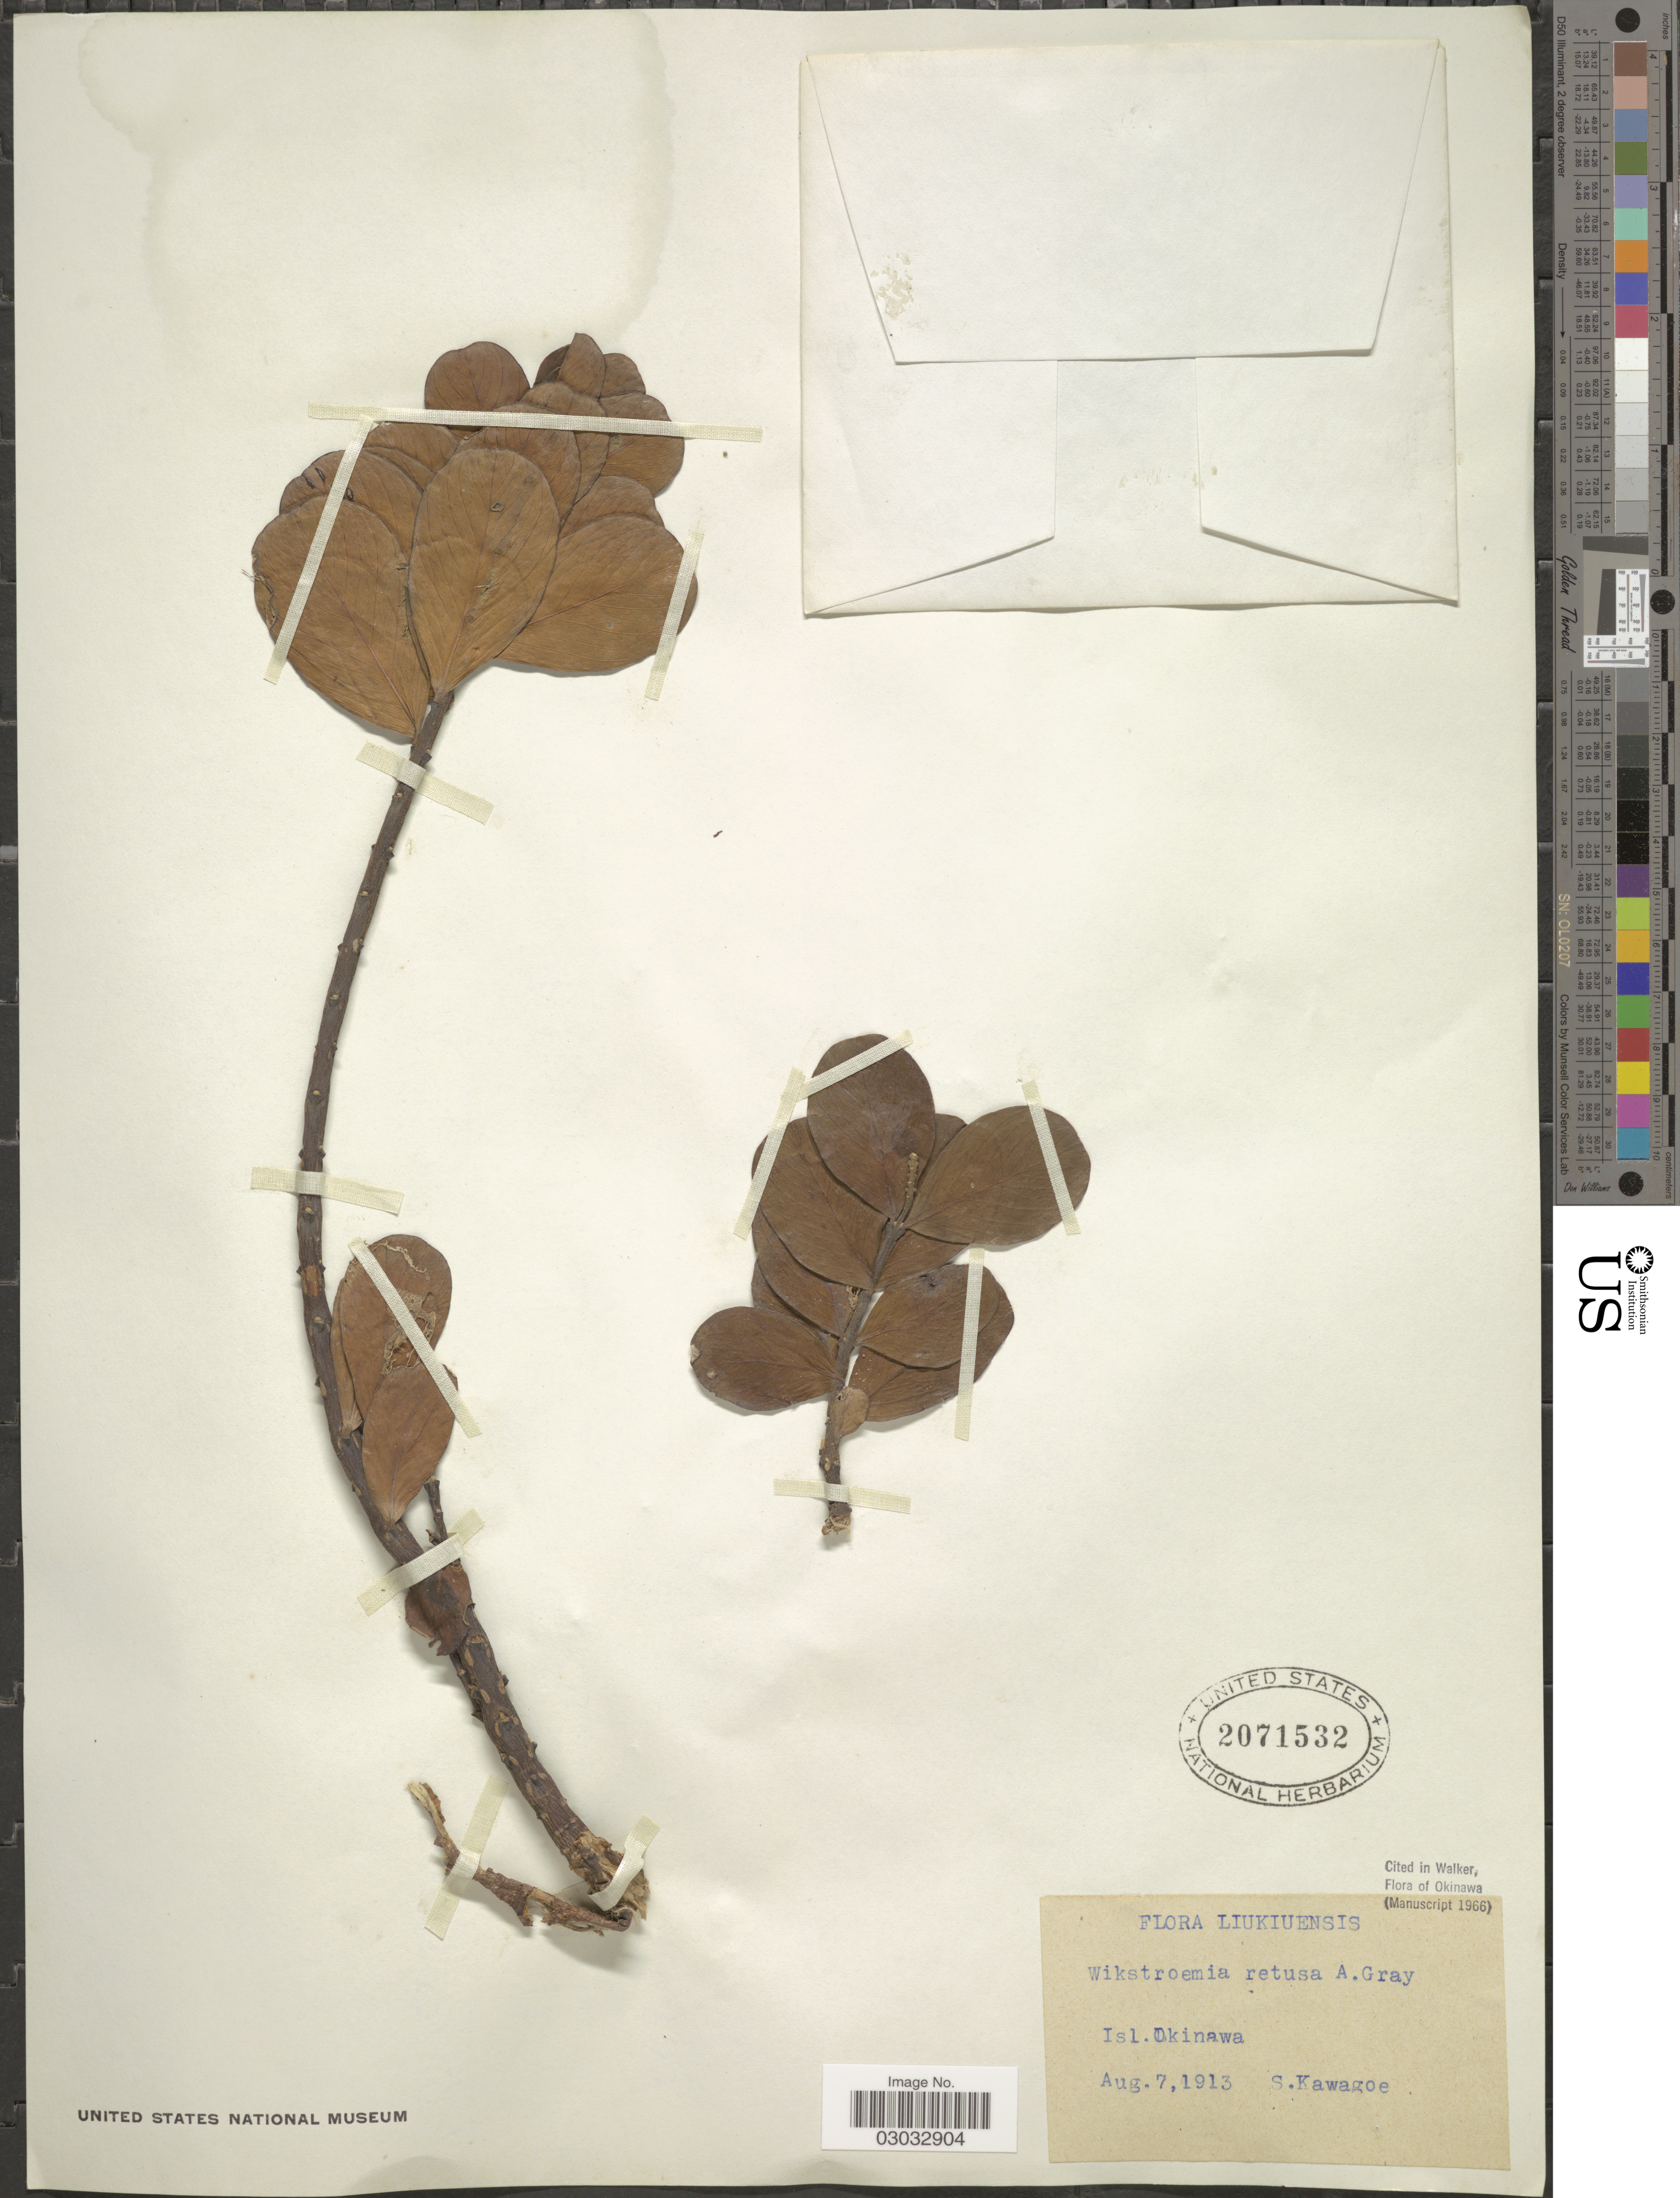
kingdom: Plantae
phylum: Tracheophyta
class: Magnoliopsida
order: Malvales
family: Thymelaeaceae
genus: Wikstroemia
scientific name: Wikstroemia retusa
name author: A. Gray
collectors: S. Kawagoe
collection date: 1913-08-07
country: Japan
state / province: Okinawa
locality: Isl. Okinawa.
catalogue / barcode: US 2071532